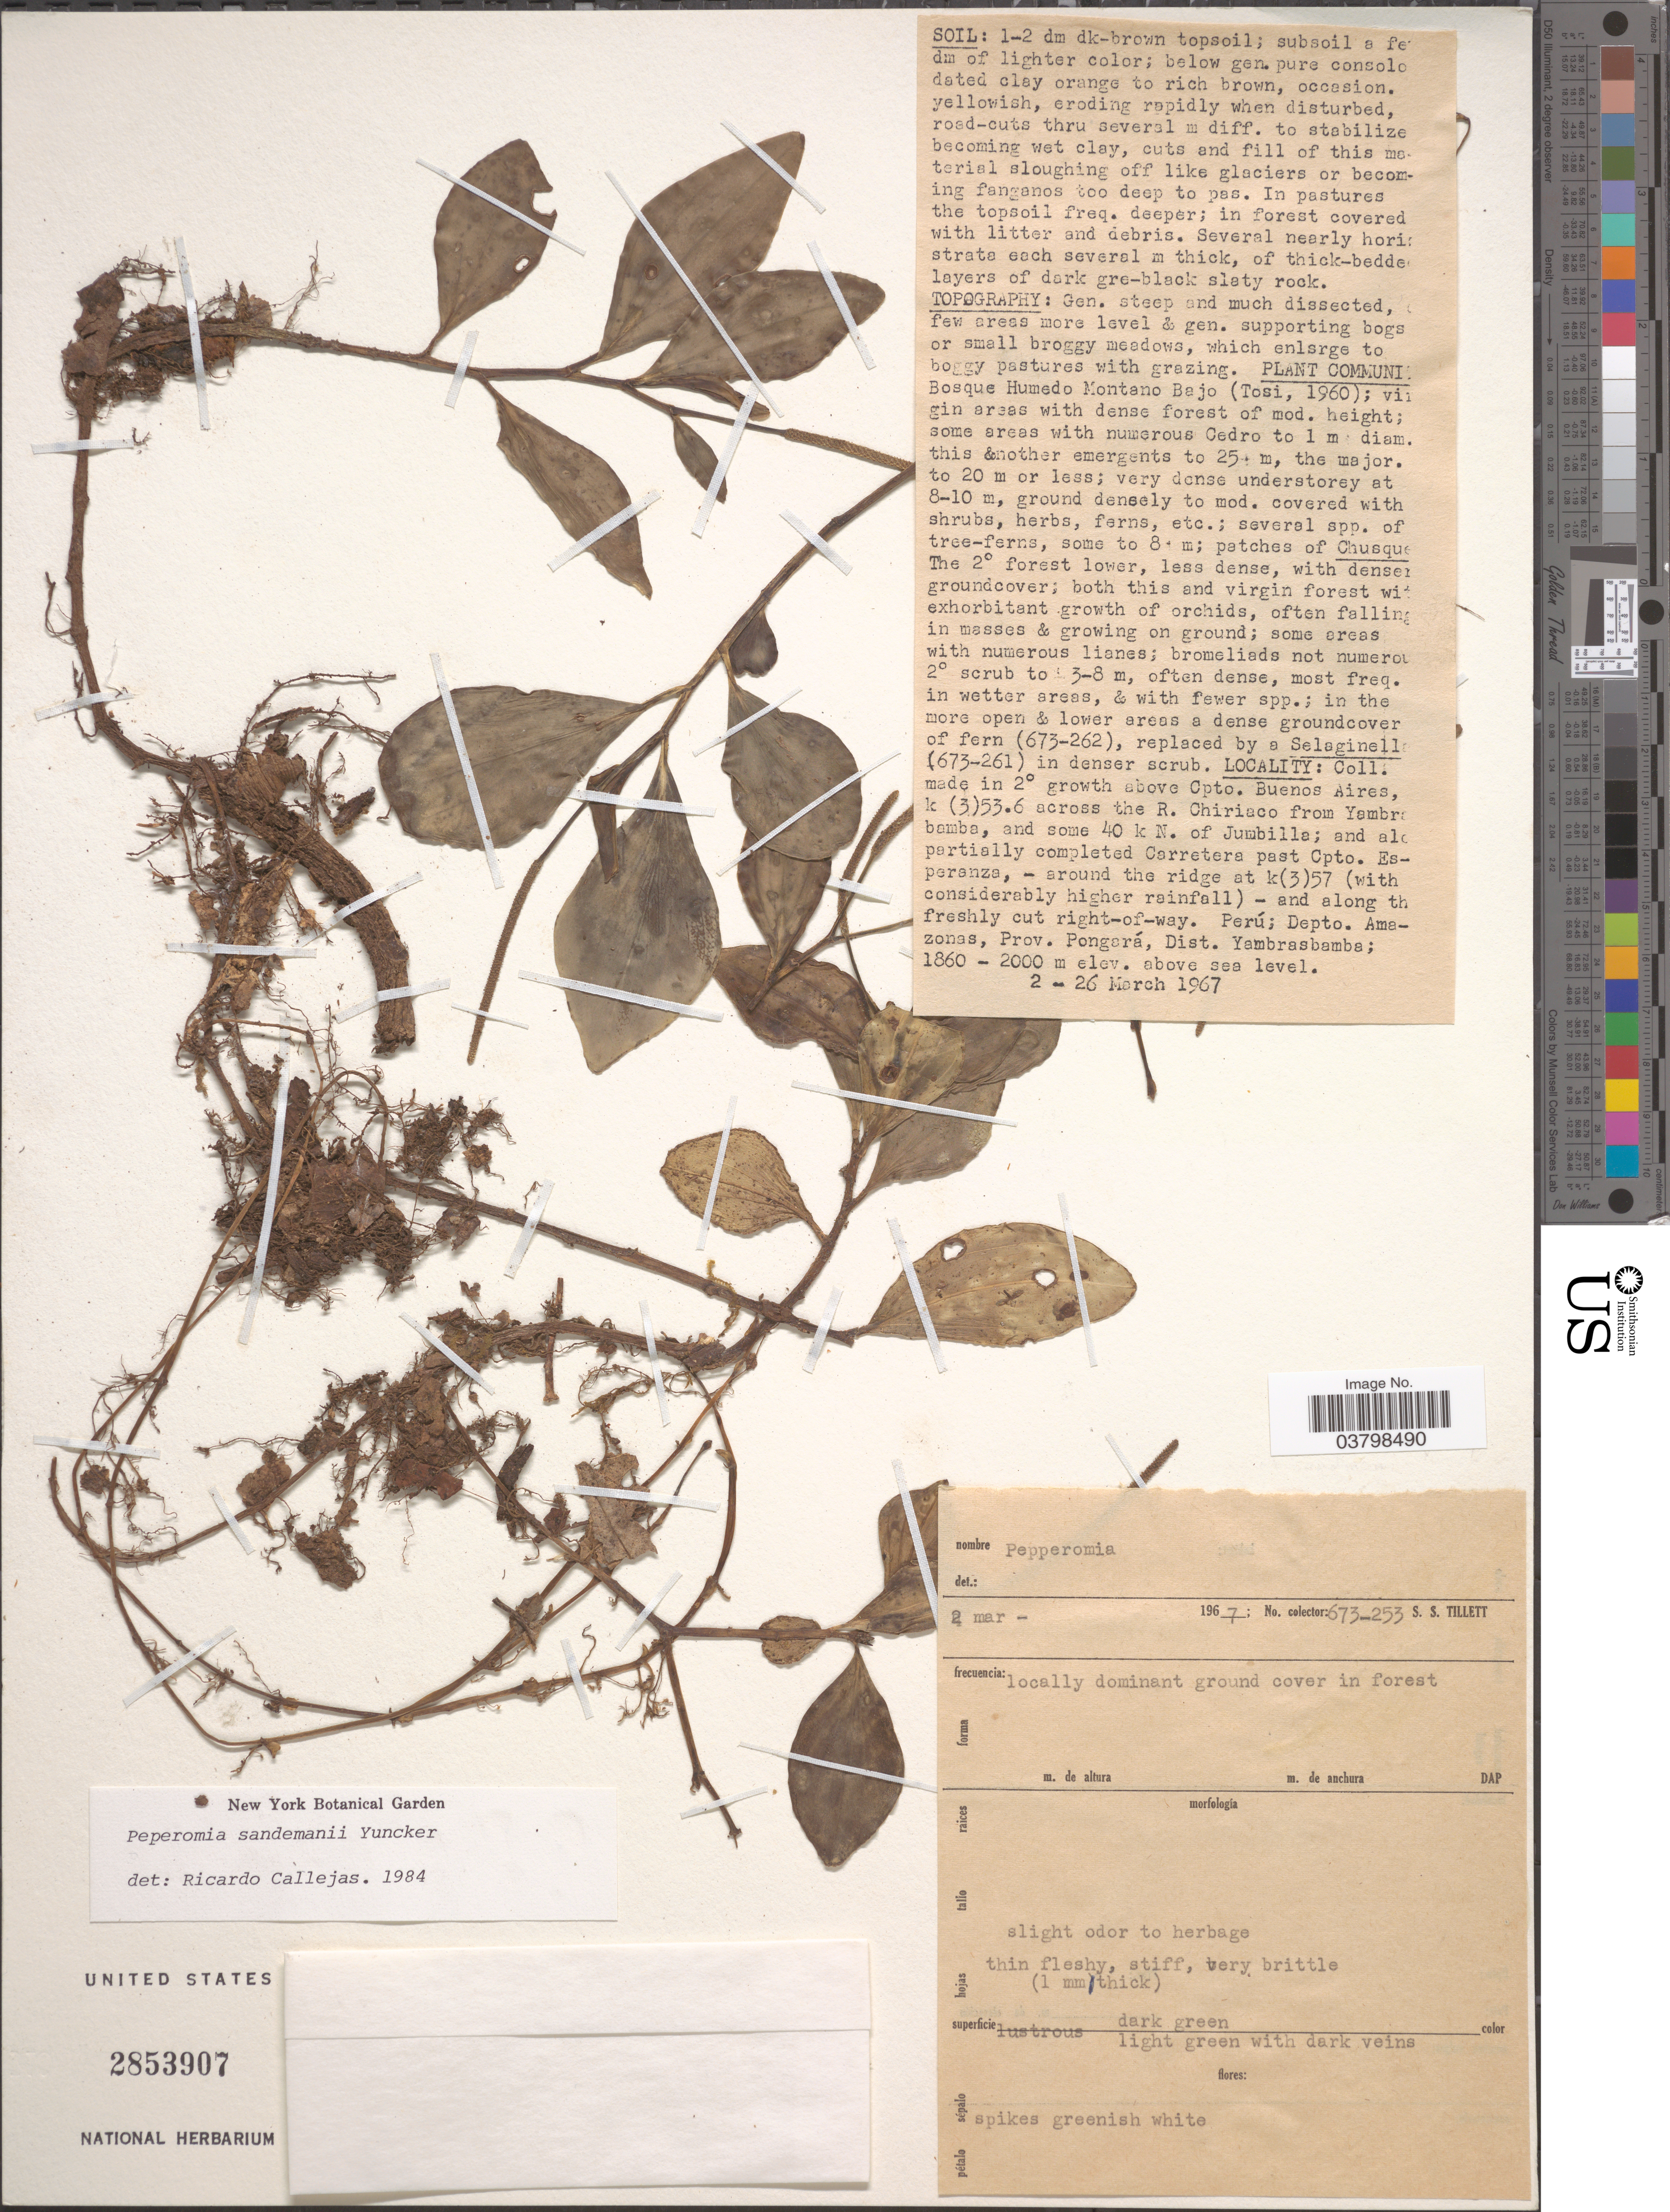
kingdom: Plantae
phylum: Tracheophyta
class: Magnoliopsida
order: Piperales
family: Piperaceae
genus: Peperomia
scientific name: Peperomia sandemanii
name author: Yunck.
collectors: S. S. Tillett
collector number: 673-253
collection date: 1967-03-02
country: Peru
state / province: Amazonas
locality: Depto. Amazonas, Prov. Pongará, Dist. Yambrasbamba.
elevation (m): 1860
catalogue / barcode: US 2853907